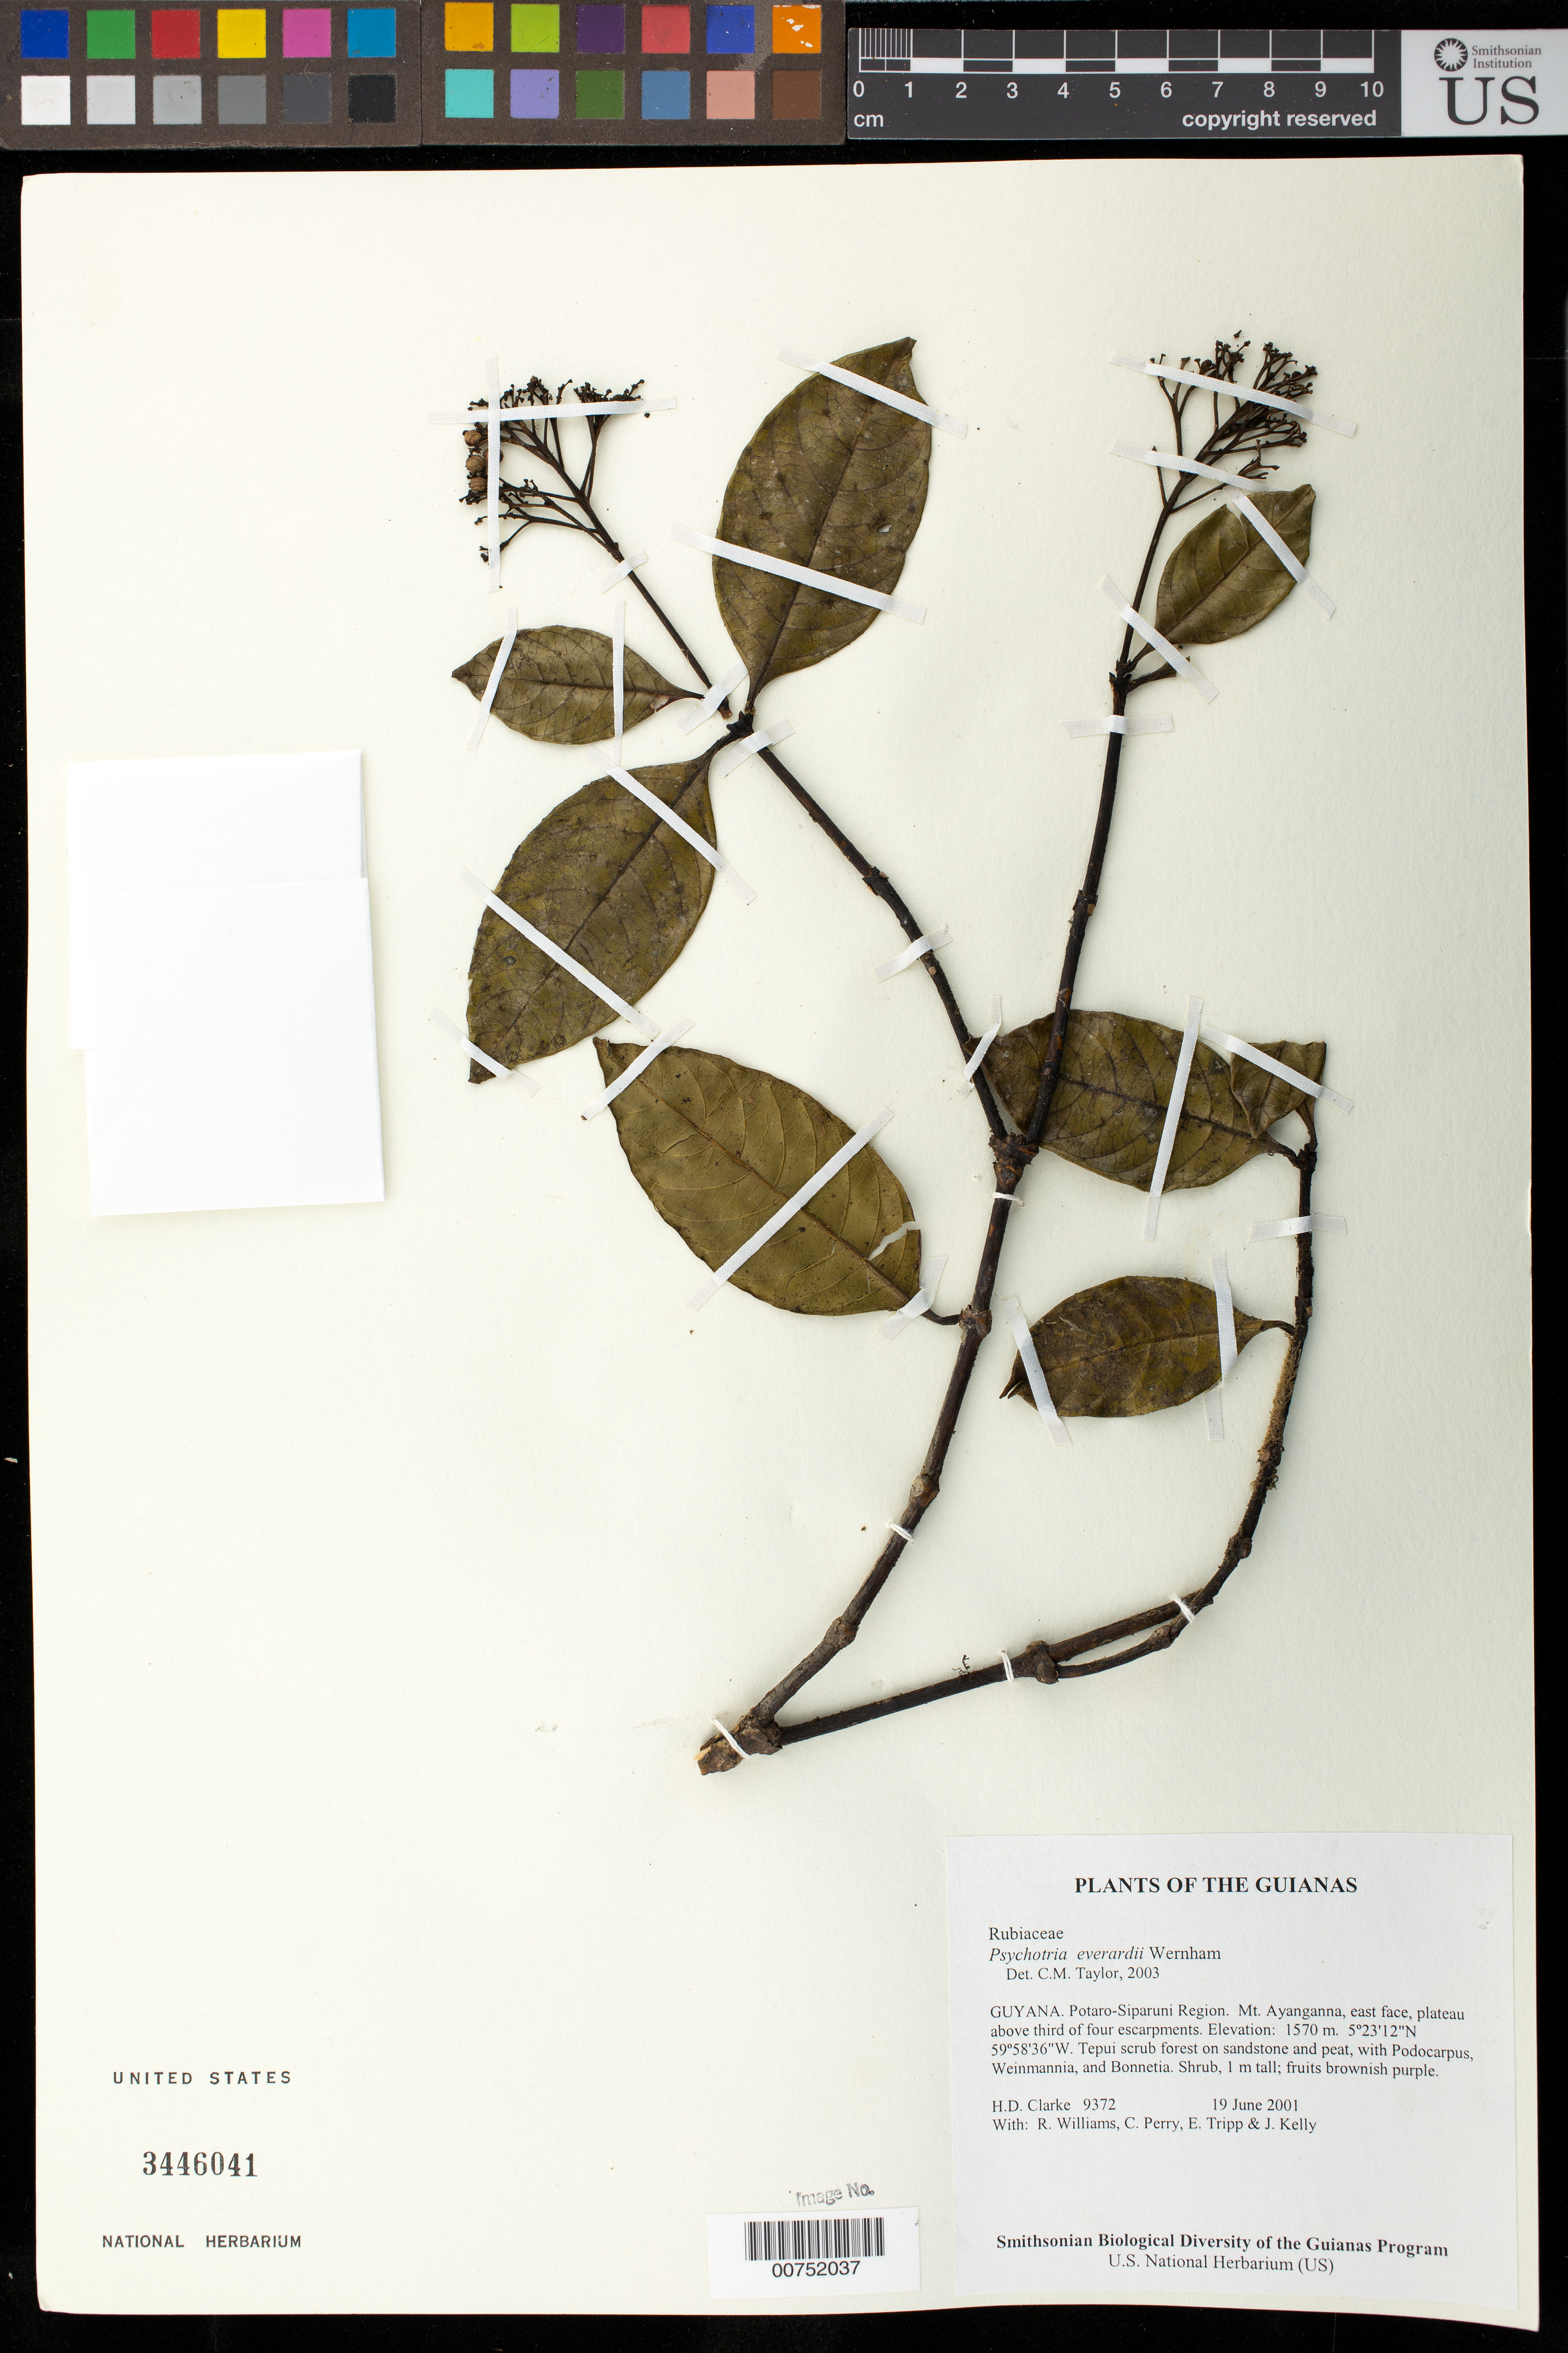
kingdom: Plantae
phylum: Tracheophyta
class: Magnoliopsida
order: Gentianales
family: Rubiaceae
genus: Palicourea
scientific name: Palicourea everardii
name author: (Wernham) Delprete & J.H. Kirkbr.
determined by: Kirkbride, J. H., Jr.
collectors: H. D. Clarke, R. Williams, C. Perry, E. Tripp & J. Kelly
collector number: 9372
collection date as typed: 19 June 2001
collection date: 2001-06-19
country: Guyana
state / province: Potaro-Siparuni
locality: Mt. Ayanganna, east face, plateau above third of four escarpments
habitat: Tepui scrub forest on sandstone and peat, with Podocarpus, Weinmannia, and Bonnetia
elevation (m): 1570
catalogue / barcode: US 3446041